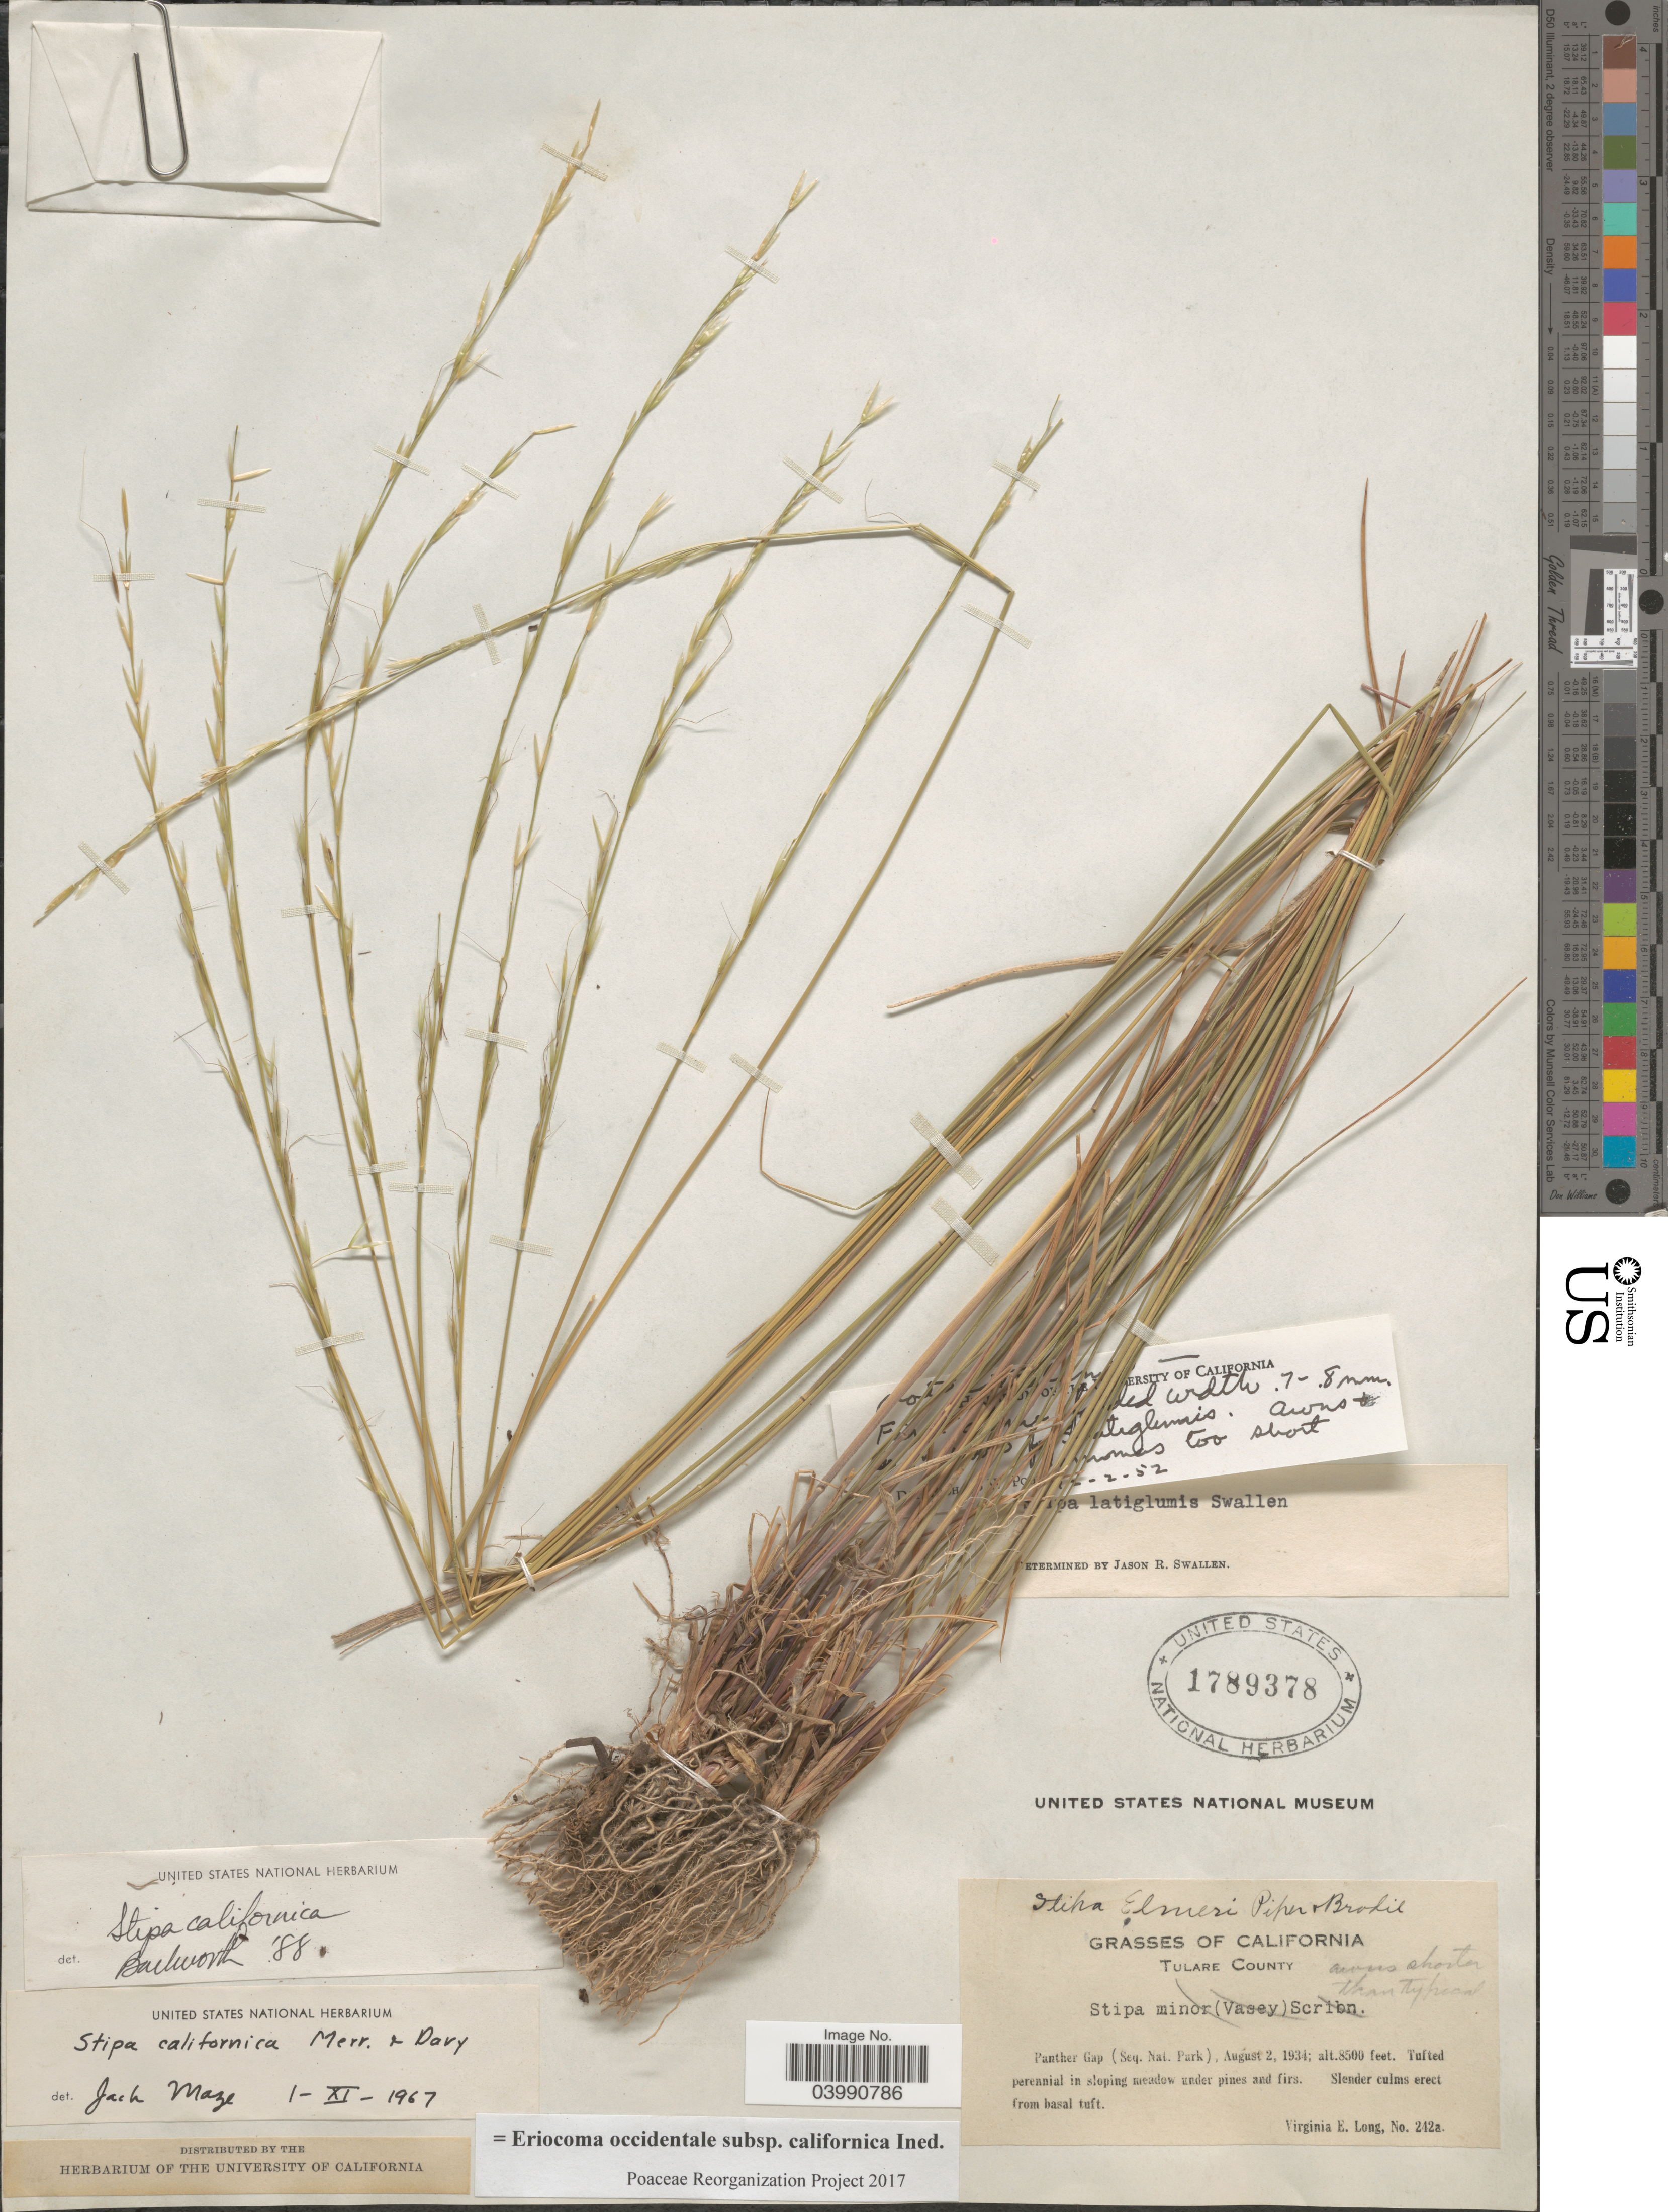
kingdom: Plantae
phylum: Tracheophyta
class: Liliopsida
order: Poales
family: Poaceae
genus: Eriocoma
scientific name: Eriocoma occidentalis subsp. californica ined.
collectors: V. Long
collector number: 242a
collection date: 1934-08-02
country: United States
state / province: California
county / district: Tulare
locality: Tulare County. Panther Gap (Seq. Nat. Park).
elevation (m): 2591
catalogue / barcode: US 1789378